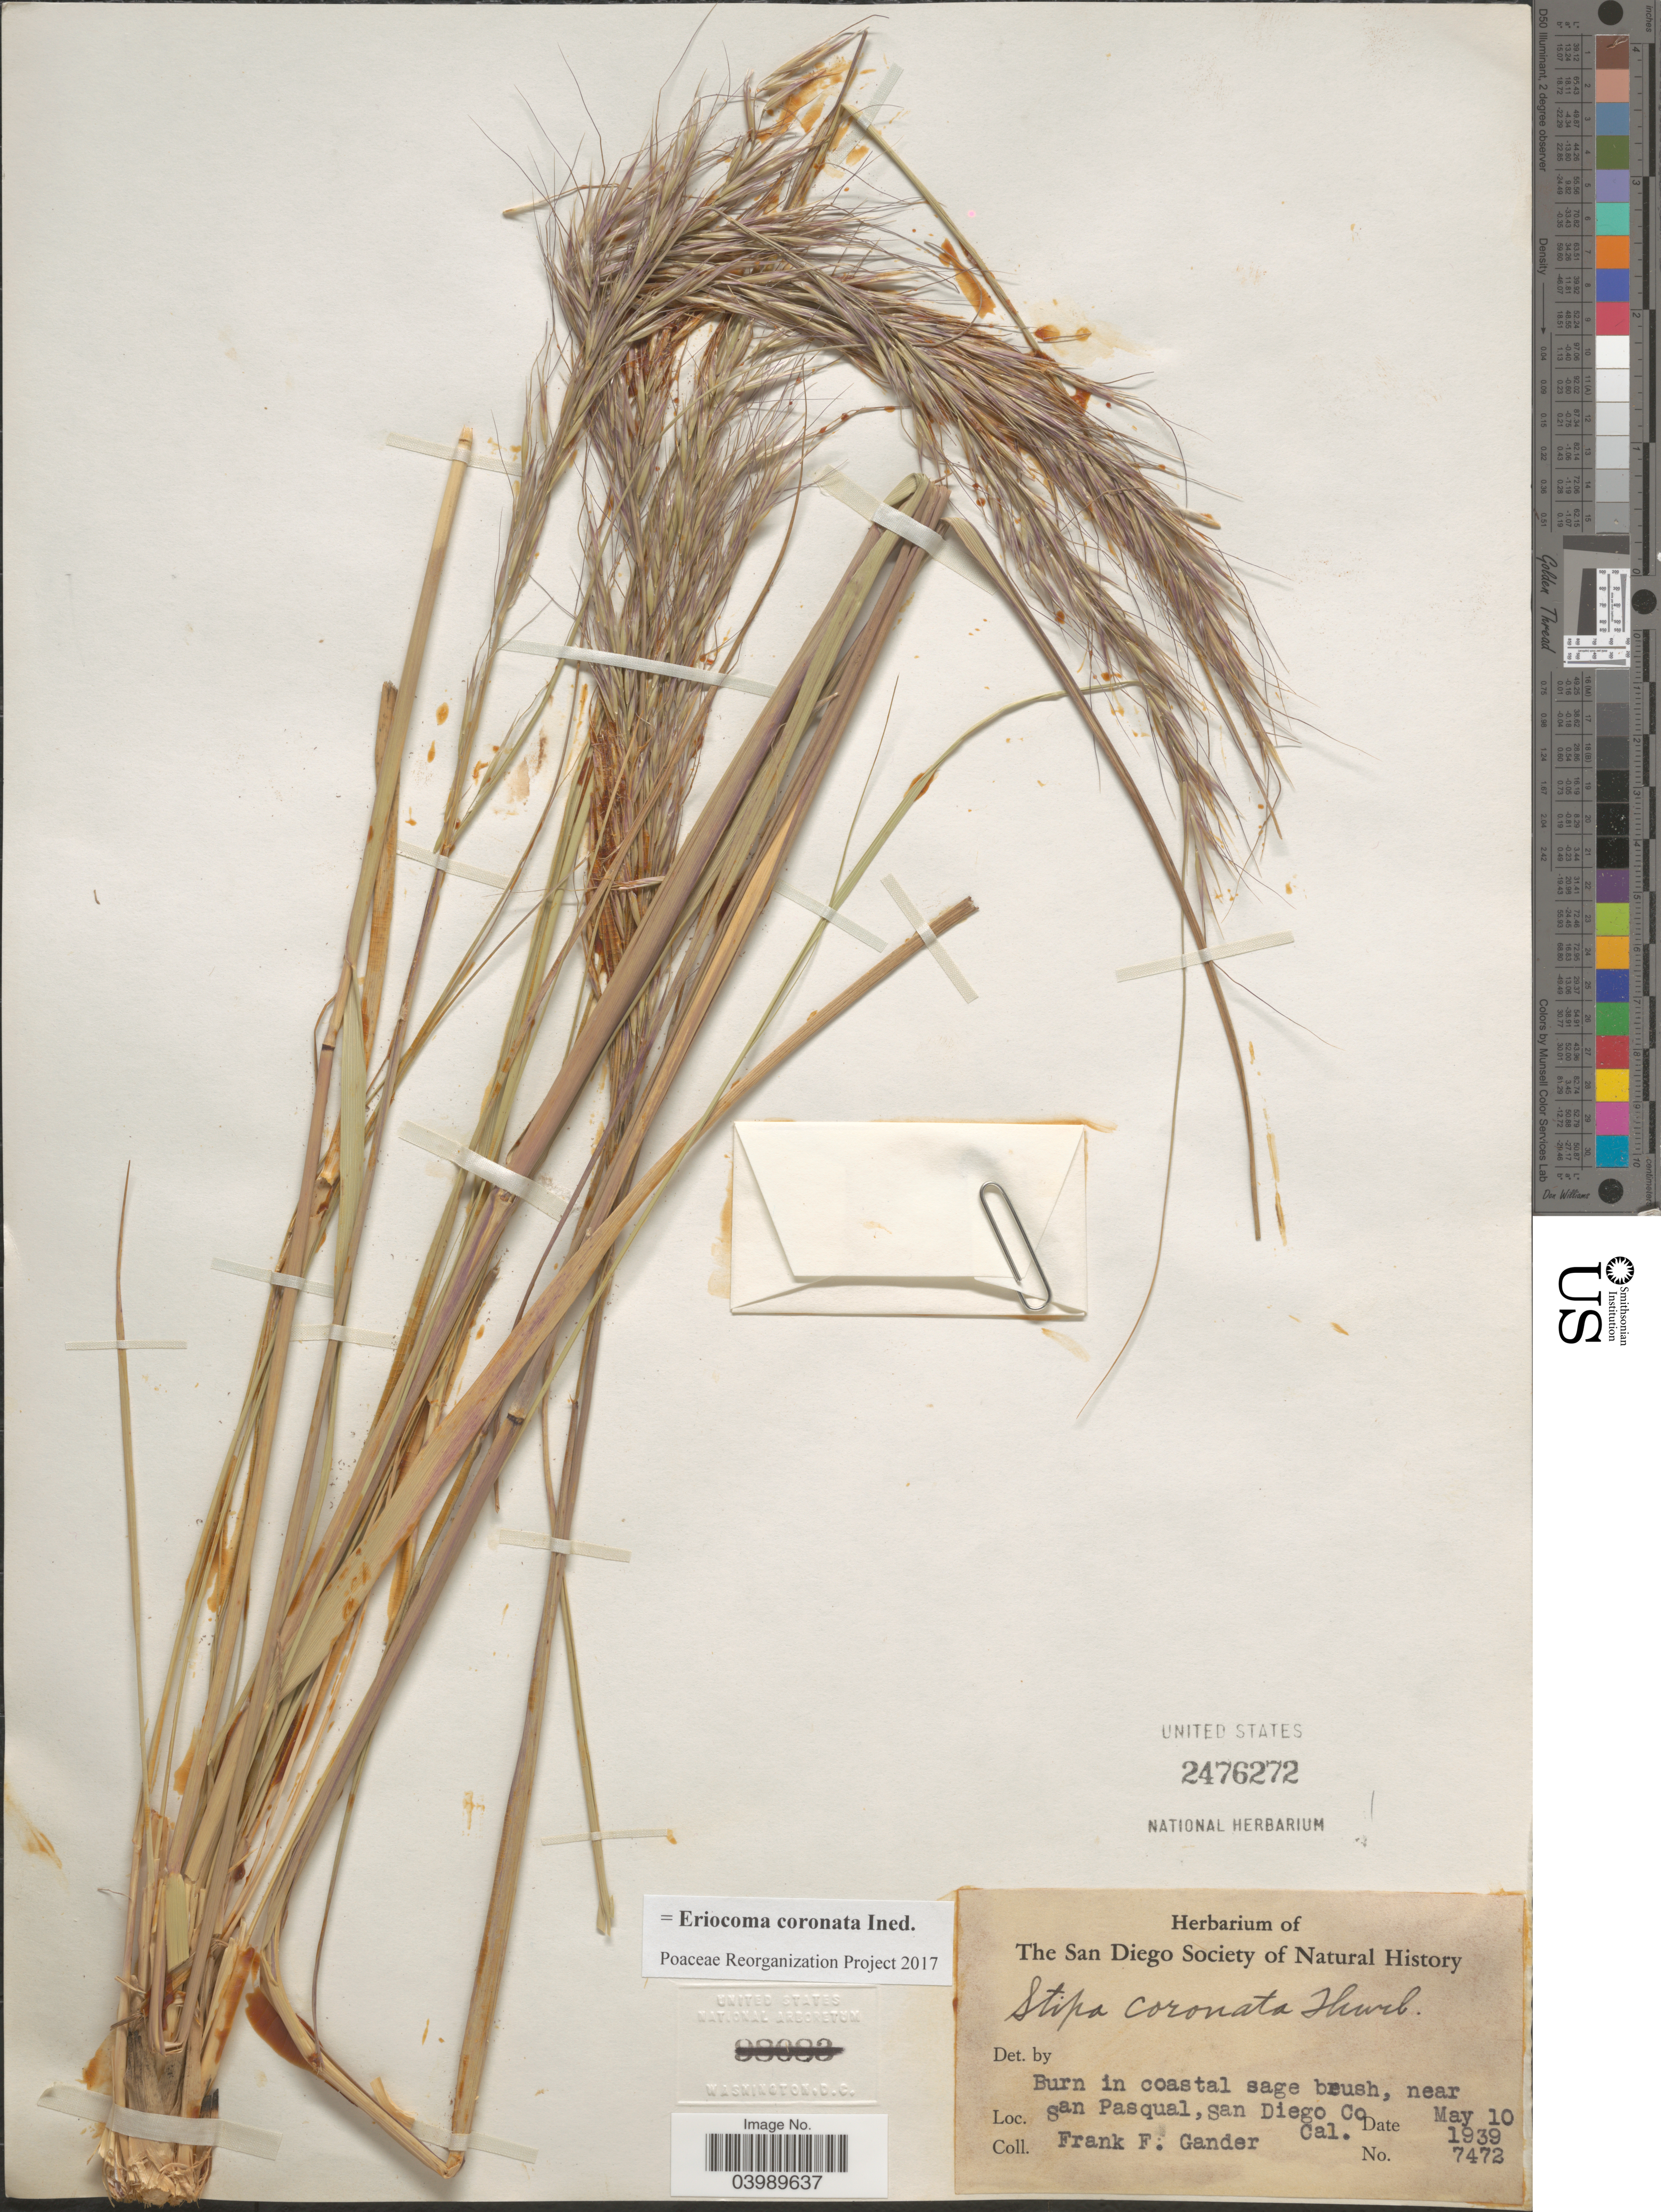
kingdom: Plantae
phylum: Tracheophyta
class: Liliopsida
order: Poales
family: Poaceae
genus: Eriocoma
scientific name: Eriocoma coronata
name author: (Thurb.) Romasch.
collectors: F. Gander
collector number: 7472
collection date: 1939-05-10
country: United States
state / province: California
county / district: San Diego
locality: Near San Pasqual, San Diego Co.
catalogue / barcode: US 2476272